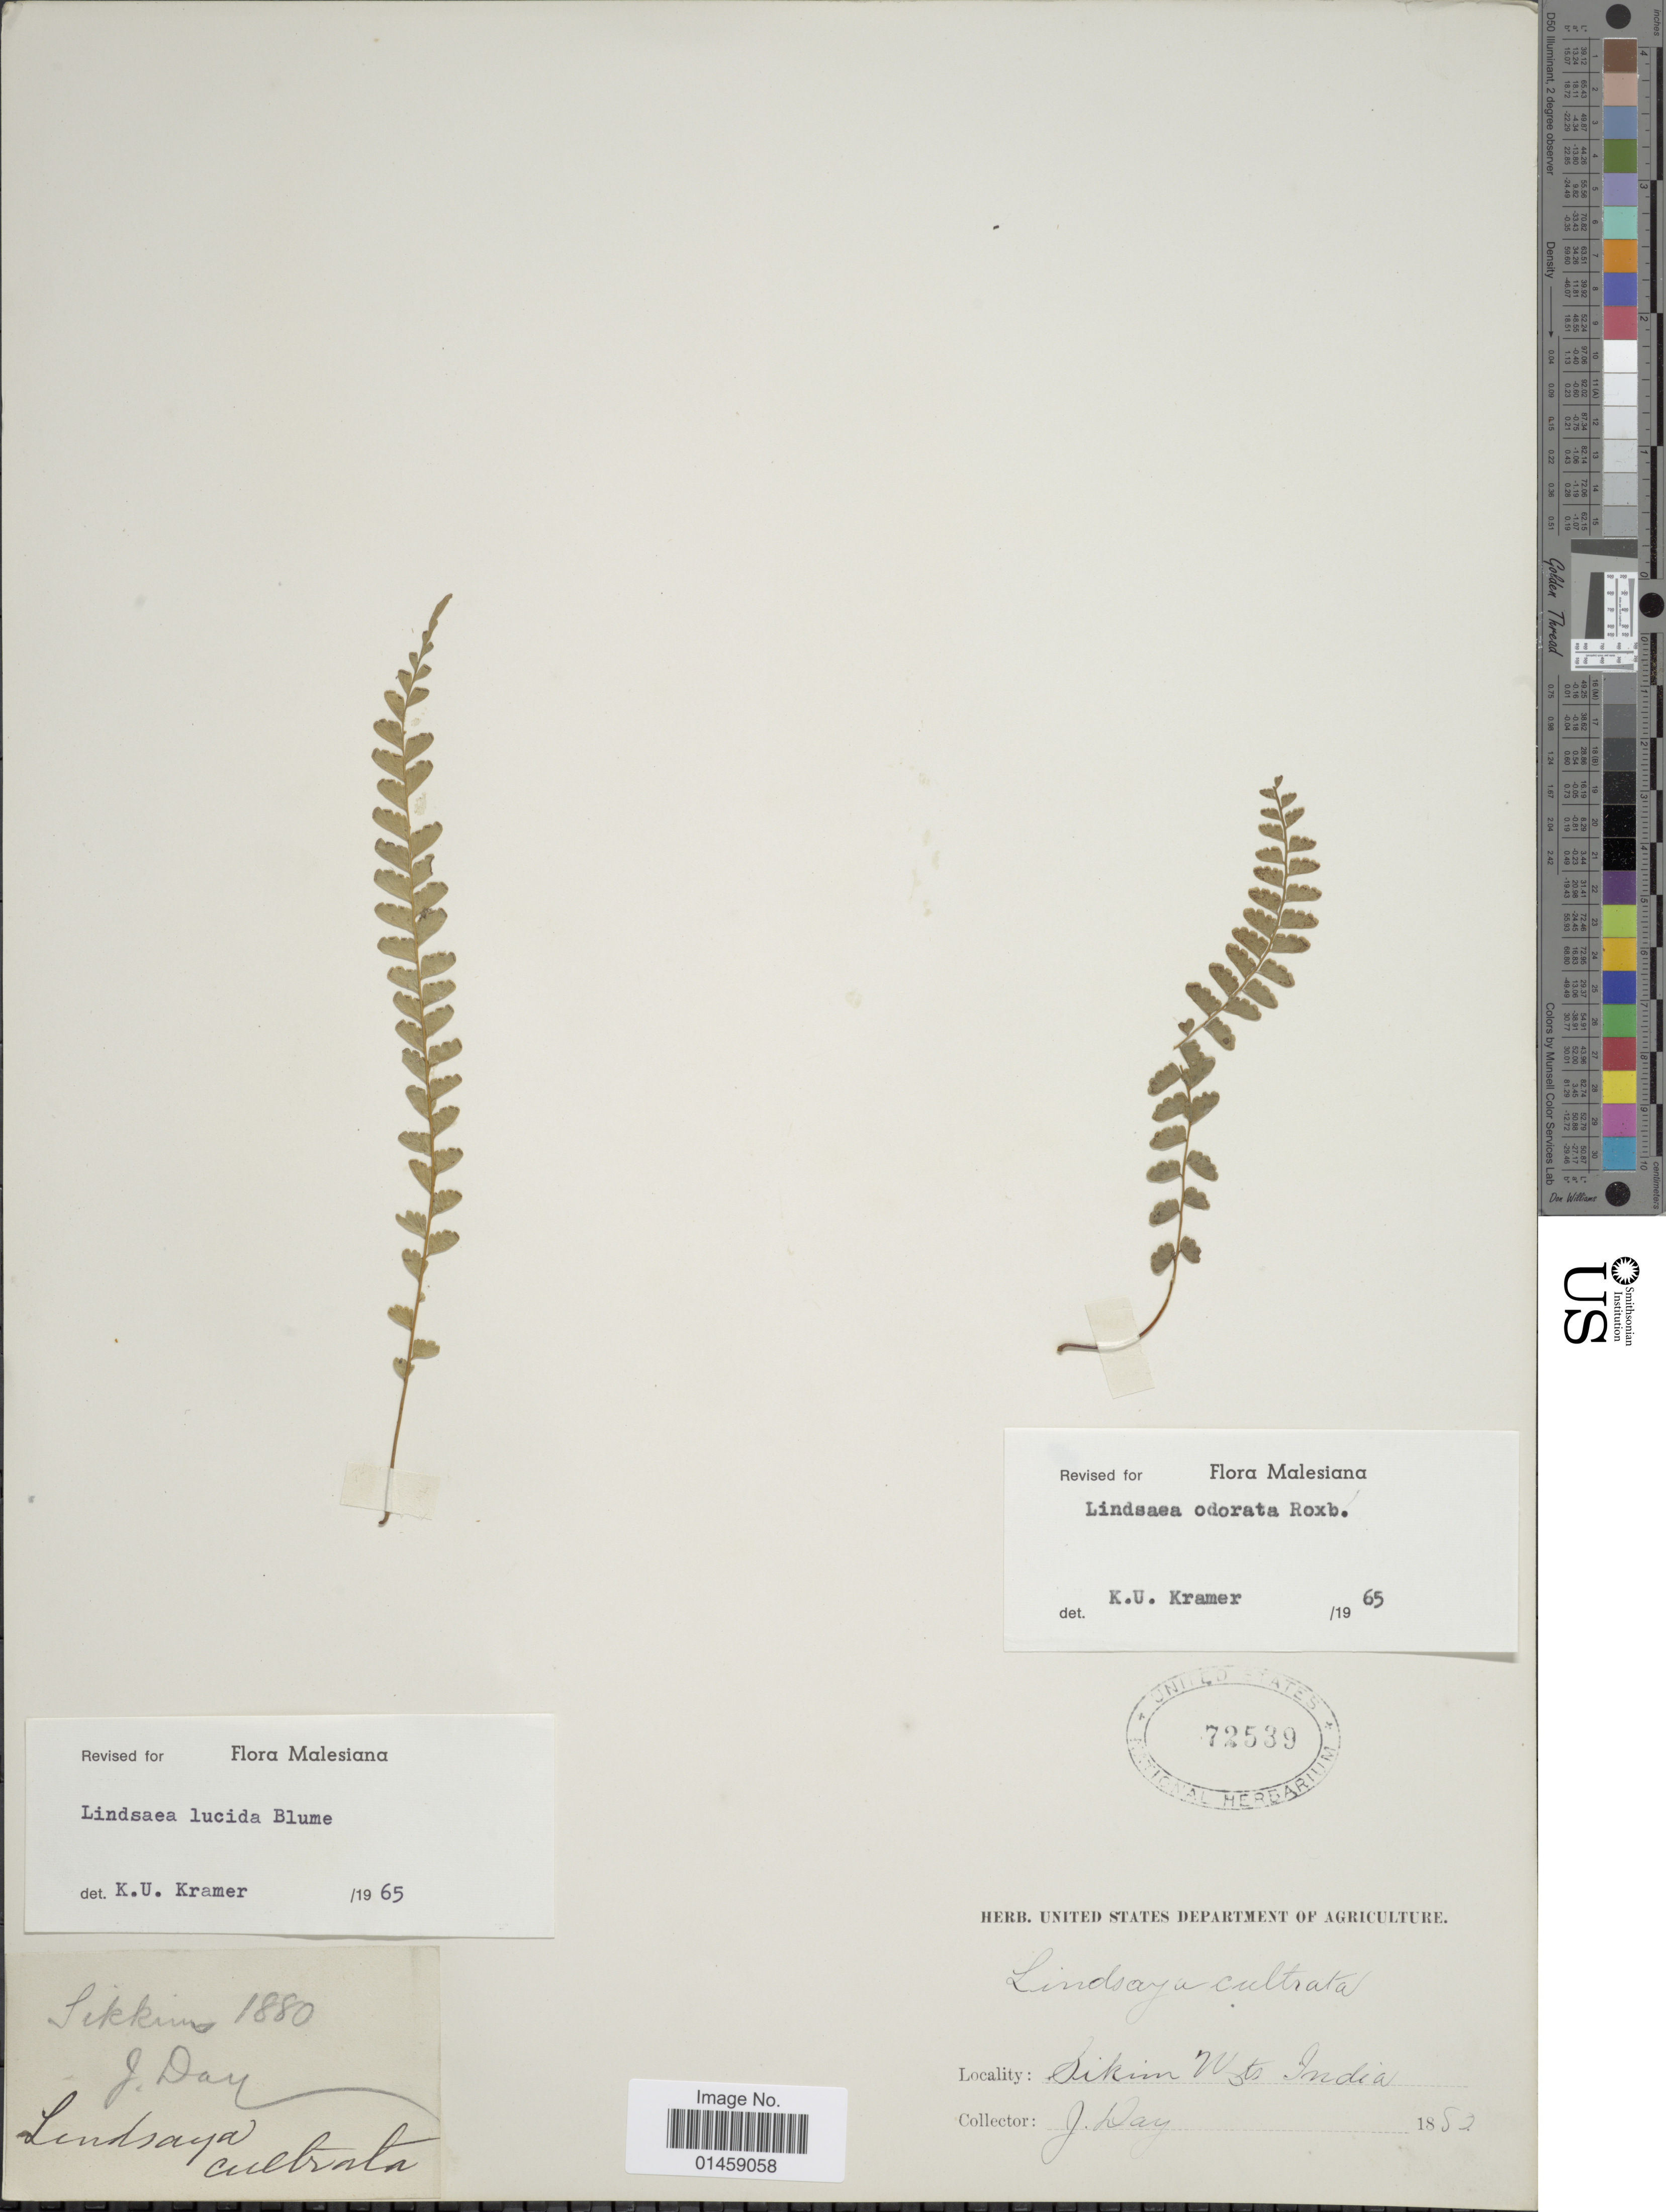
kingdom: Plantae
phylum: Tracheophyta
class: Polypodiopsida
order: Polypodiales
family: Lindsaeaceae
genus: Lindsaea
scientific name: Lindsaea lucida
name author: Blume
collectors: J. Day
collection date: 1850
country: India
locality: Sikim Mts. India.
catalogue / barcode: US 72539